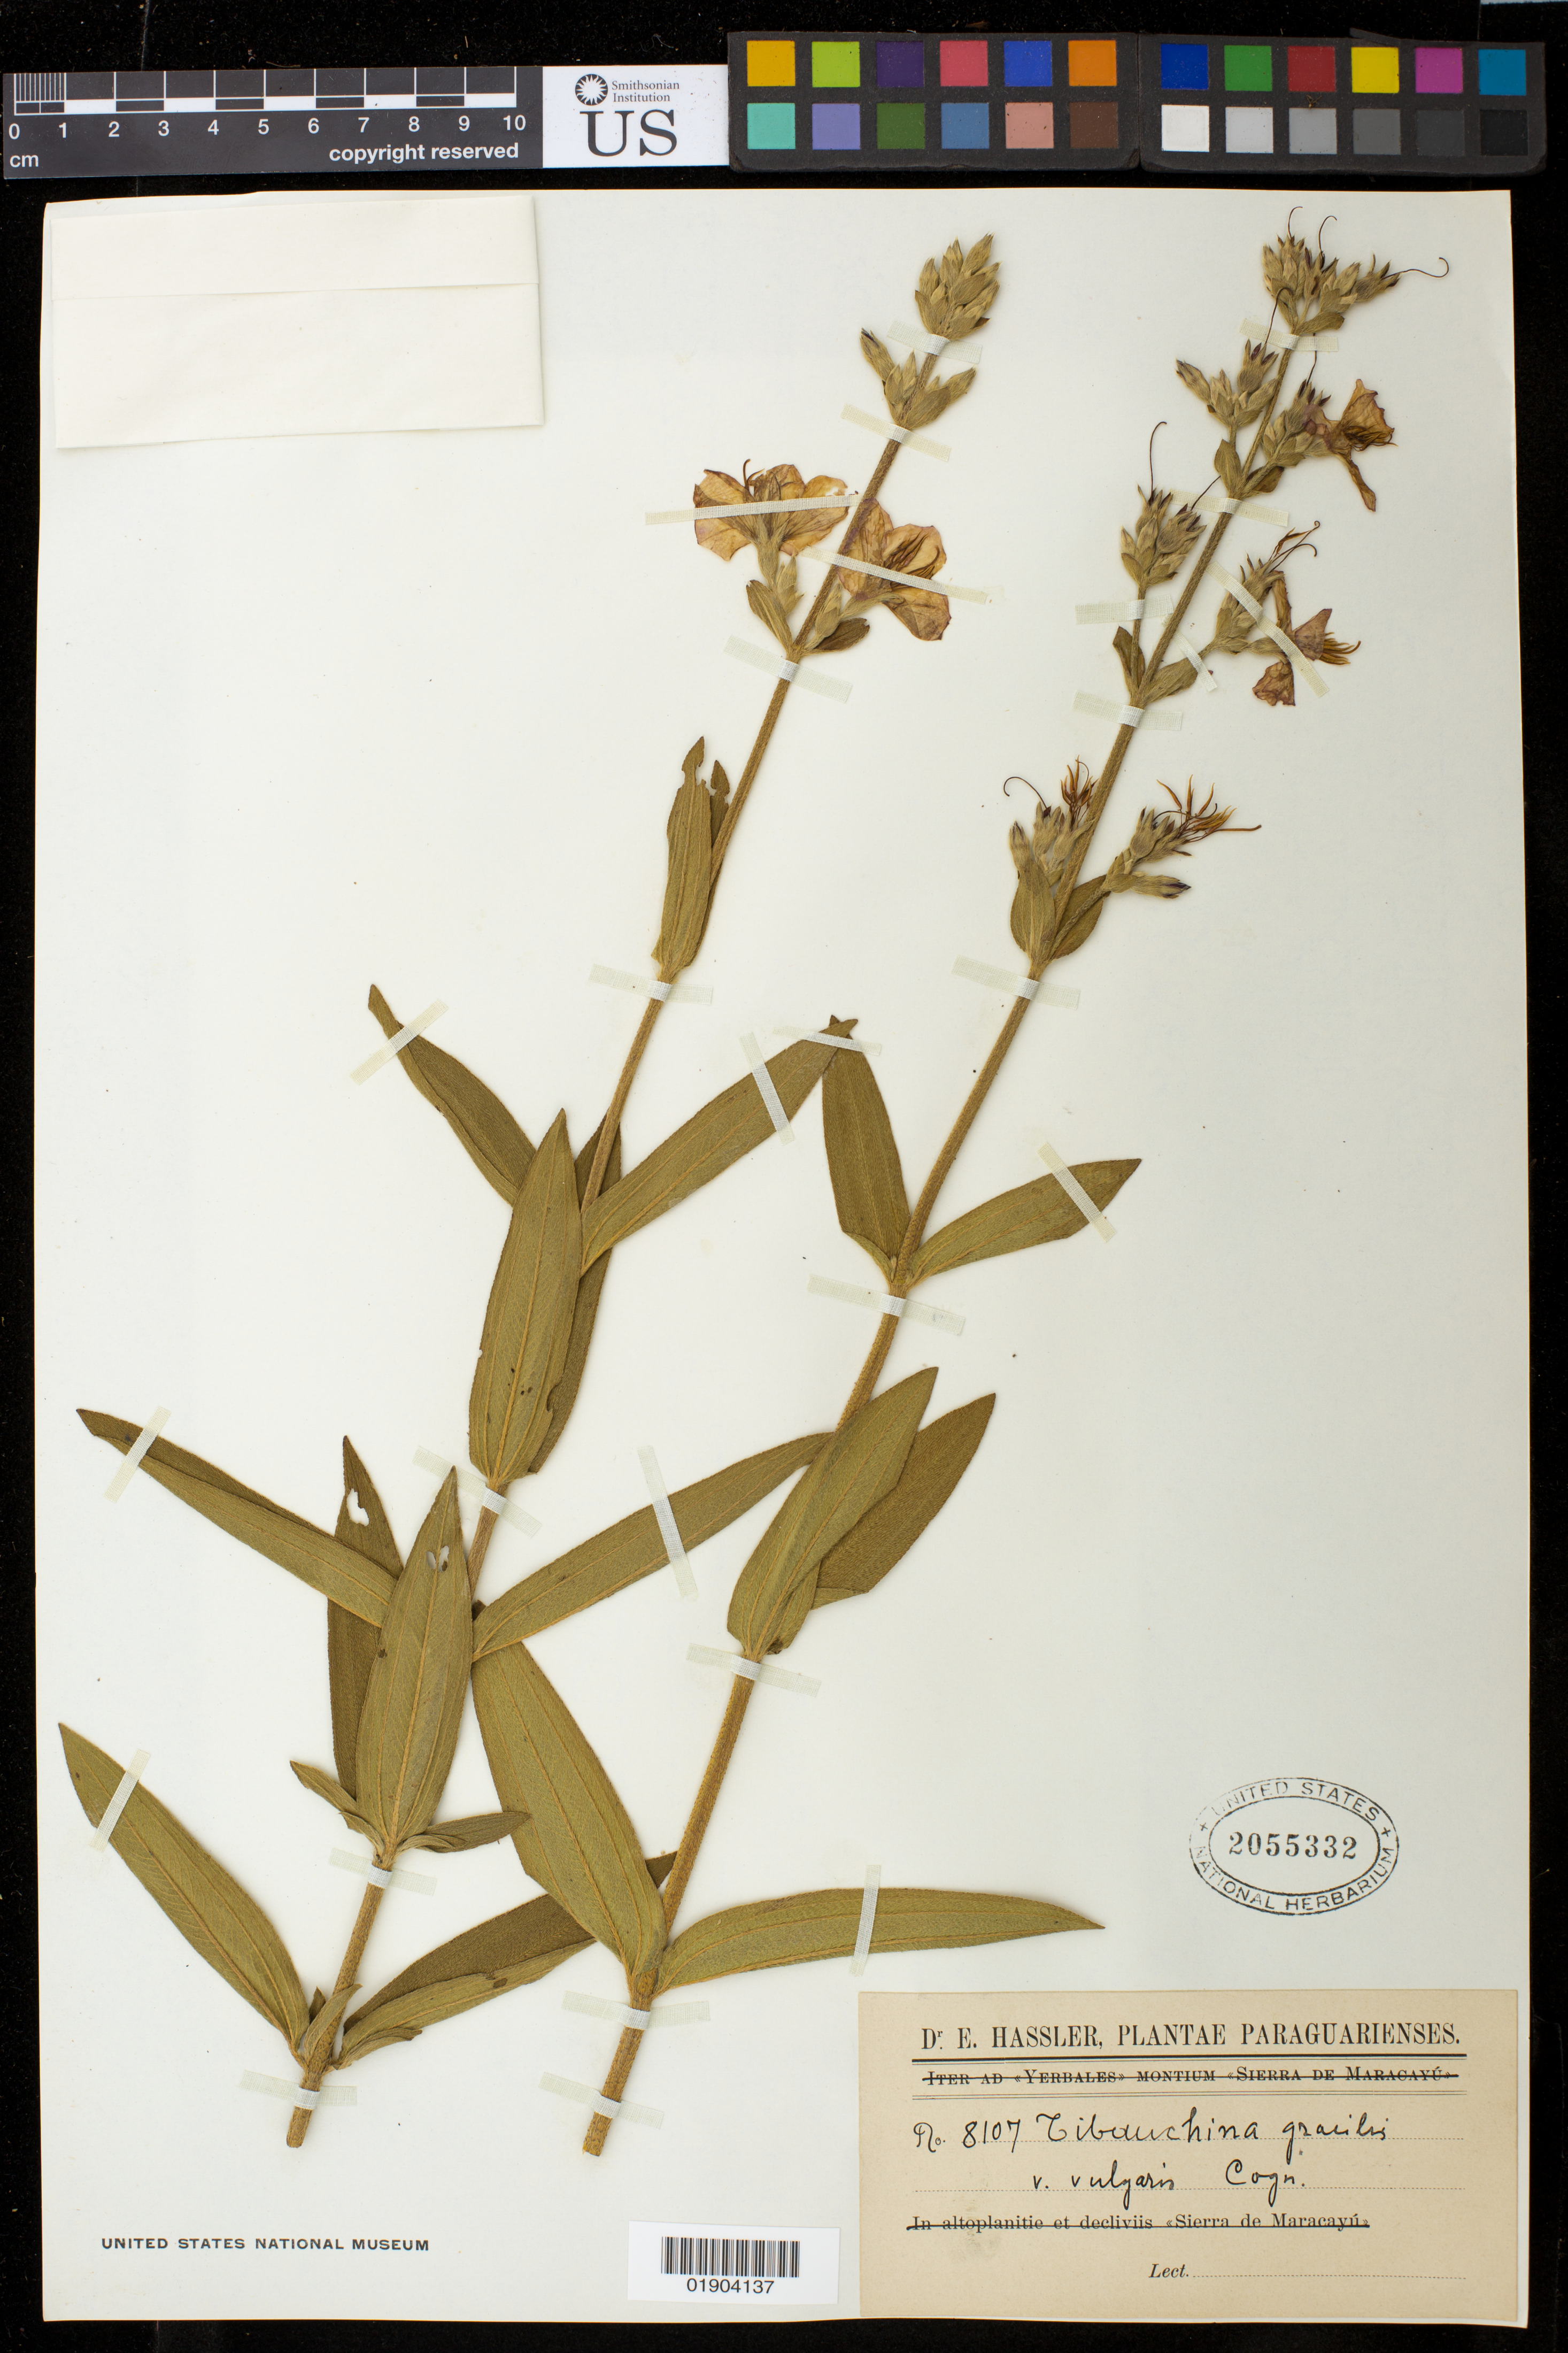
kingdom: Plantae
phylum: Tracheophyta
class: Magnoliopsida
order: Myrtales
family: Melastomataceae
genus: Chaetogastra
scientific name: Chaetogastra gracilis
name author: (Bonpl.) DC.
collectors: E. Hassler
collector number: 8107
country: Paraguay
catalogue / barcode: US 2055332